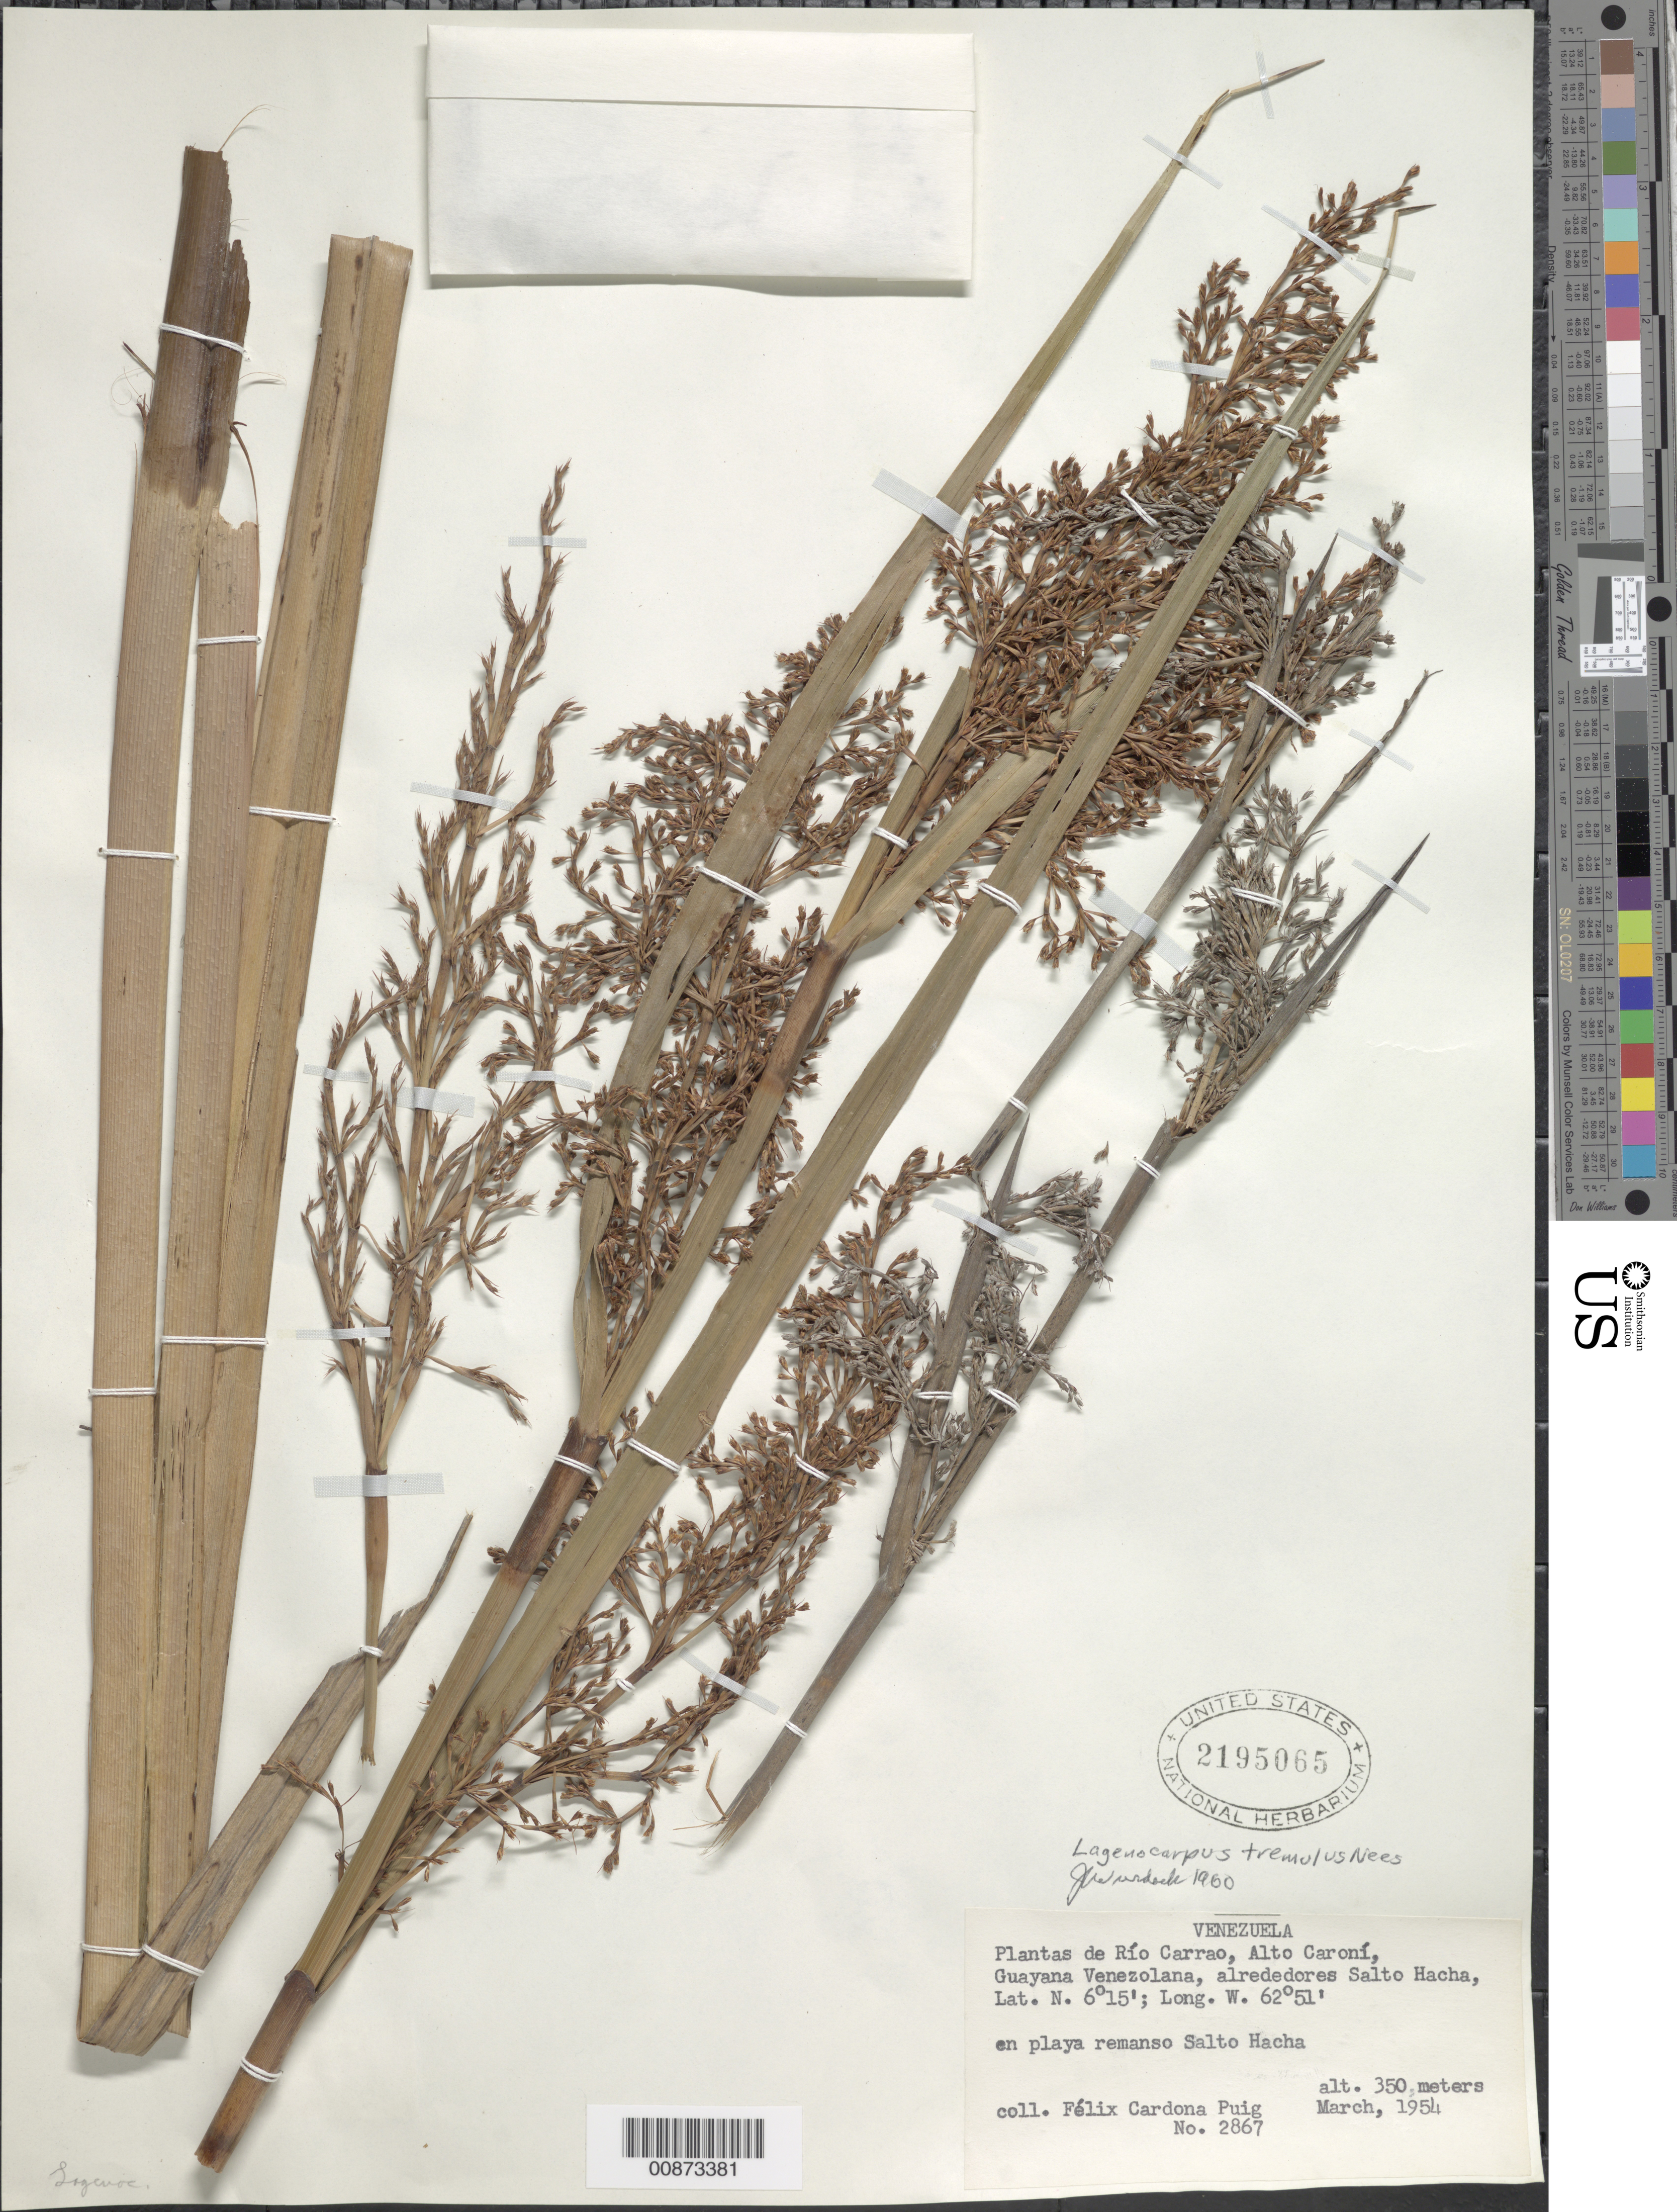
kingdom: Plantae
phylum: Tracheophyta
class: Liliopsida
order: Poales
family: Cyperaceae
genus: Lagenocarpus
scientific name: Lagenocarpus guianensis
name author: Nees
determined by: Costa, Suzana M.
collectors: F. Cardona Puig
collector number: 2867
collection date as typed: Mar-54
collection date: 1954-03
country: Venezuela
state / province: Bolívar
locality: Alto Río Caroni, Rio Carrao, Salto Hacha, Guayana Venezolana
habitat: Playa remanso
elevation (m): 350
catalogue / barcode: US 2195065